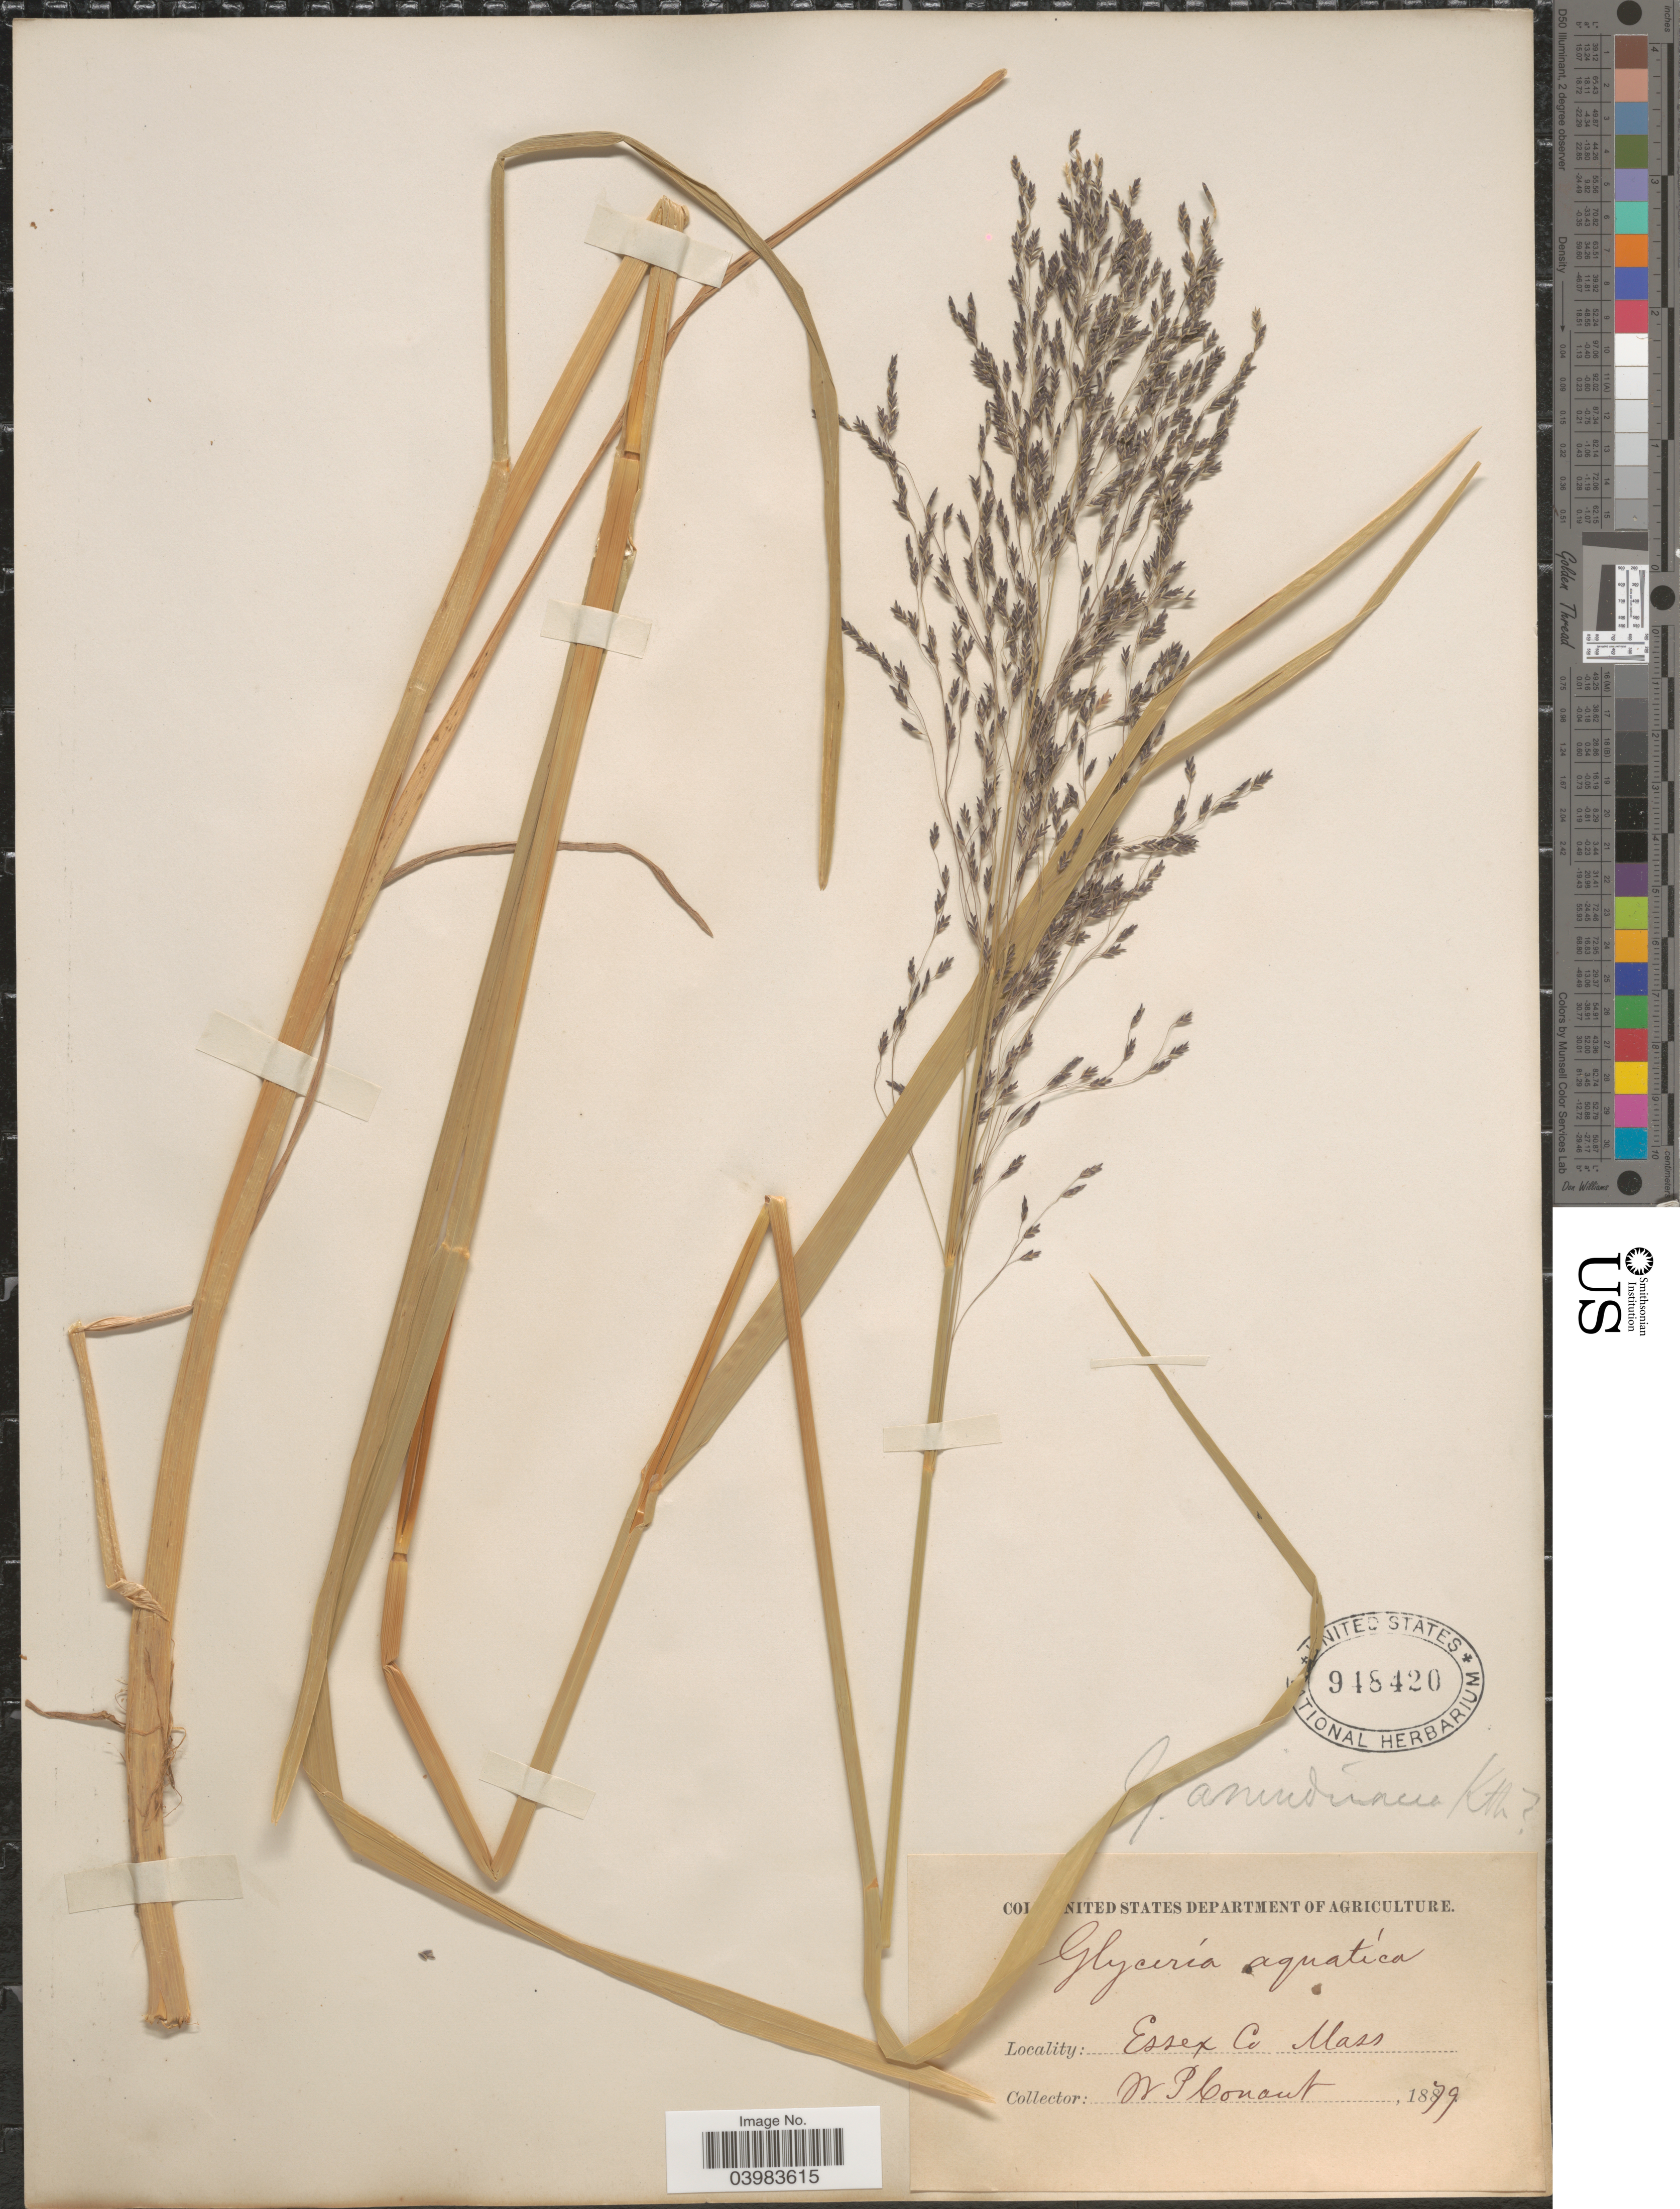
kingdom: Plantae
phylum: Tracheophyta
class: Liliopsida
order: Poales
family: Poaceae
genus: Glyceria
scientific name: Glyceria grandis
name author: S. Watson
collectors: W. P. Conant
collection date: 1879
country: United States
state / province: Massachusetts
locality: Essex Co.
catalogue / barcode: US 948520